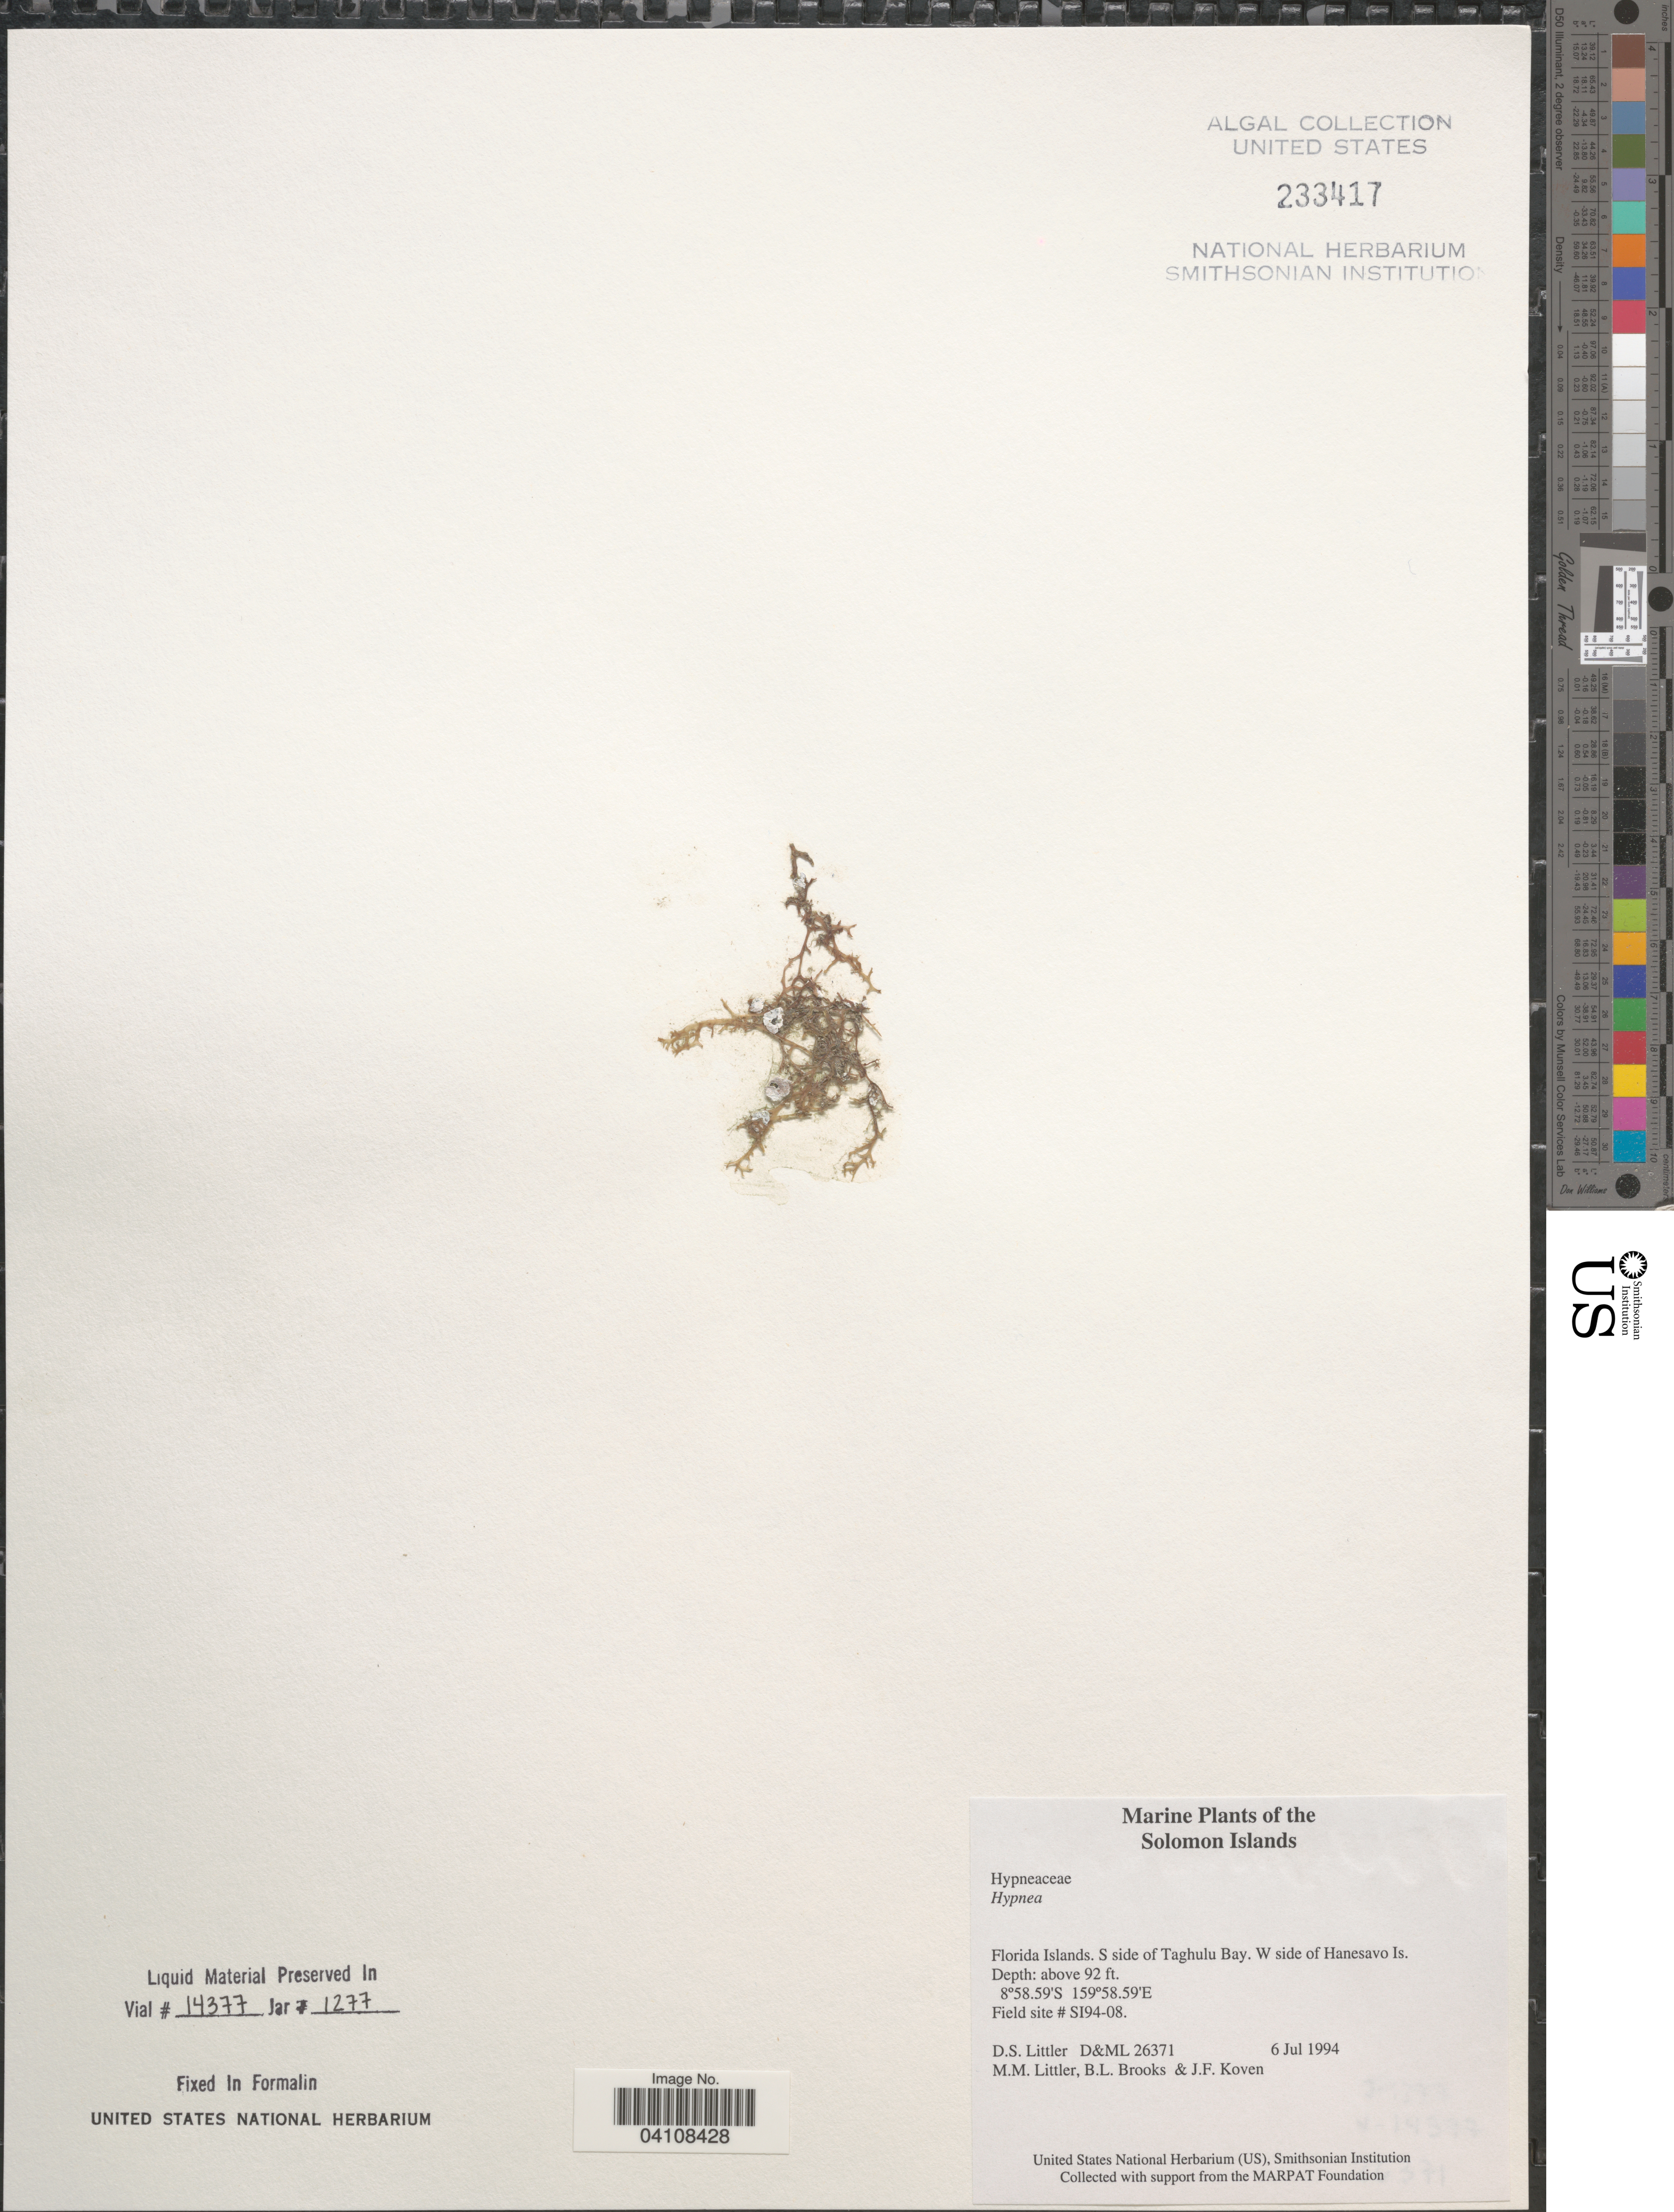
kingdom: Plantae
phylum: Rhodophyta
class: Florideophyceae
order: Gigartinales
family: Cystocloniaceae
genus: Hypnea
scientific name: Hypnea sp.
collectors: D. S. Littler, B. Brooks & J. Koven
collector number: D&ML26371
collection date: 1994-07-06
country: Solomon Islands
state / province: Solomon Islands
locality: Florida Islands. S side of Taghulu Bay. W side of Hanesavo Is. Field site # SI94-08.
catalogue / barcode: US 233417